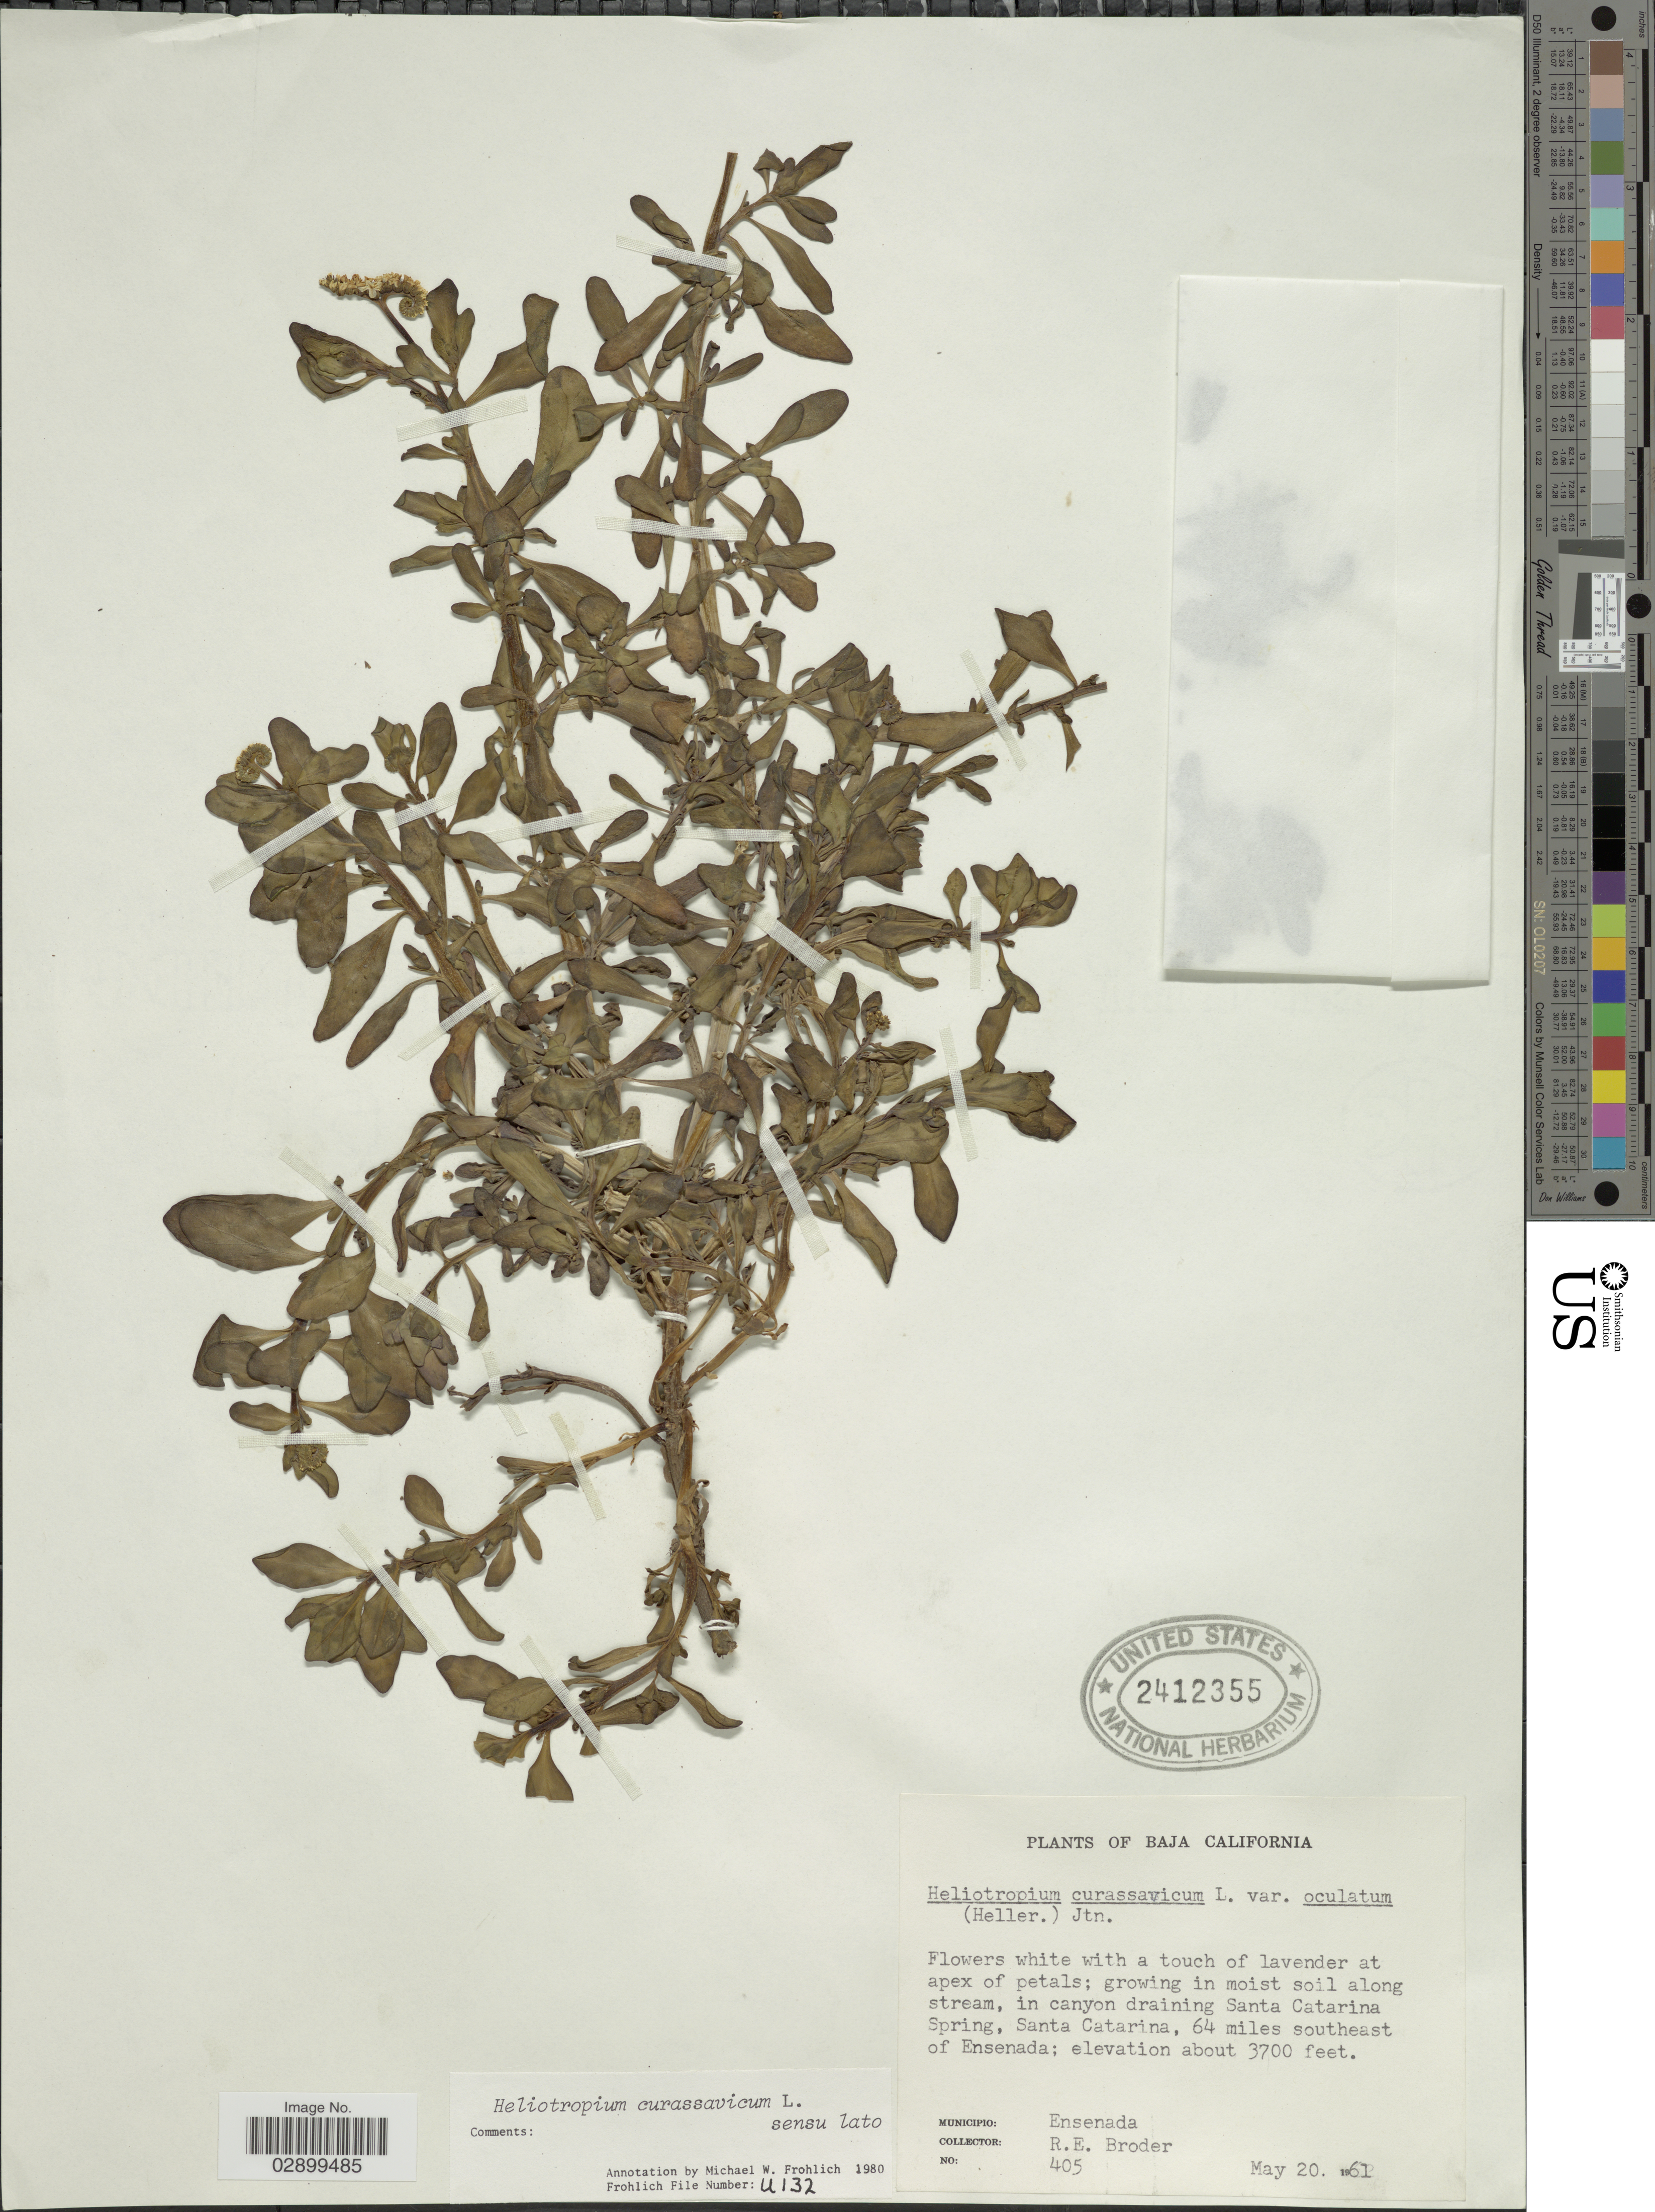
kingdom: Plantae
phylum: Tracheophyta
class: Magnoliopsida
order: Boraginales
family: Heliotropiaceae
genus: Heliotropium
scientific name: Heliotropium curassavicum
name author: L.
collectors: R. Broder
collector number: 405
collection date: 1961-05-20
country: Mexico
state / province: Baja California Norte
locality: In canyon draining Santa Catarina Spring, Santa Catarina, 64 miles southeast of Ensenada. Municipio: Ensenada.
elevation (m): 1128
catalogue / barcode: US 2412355